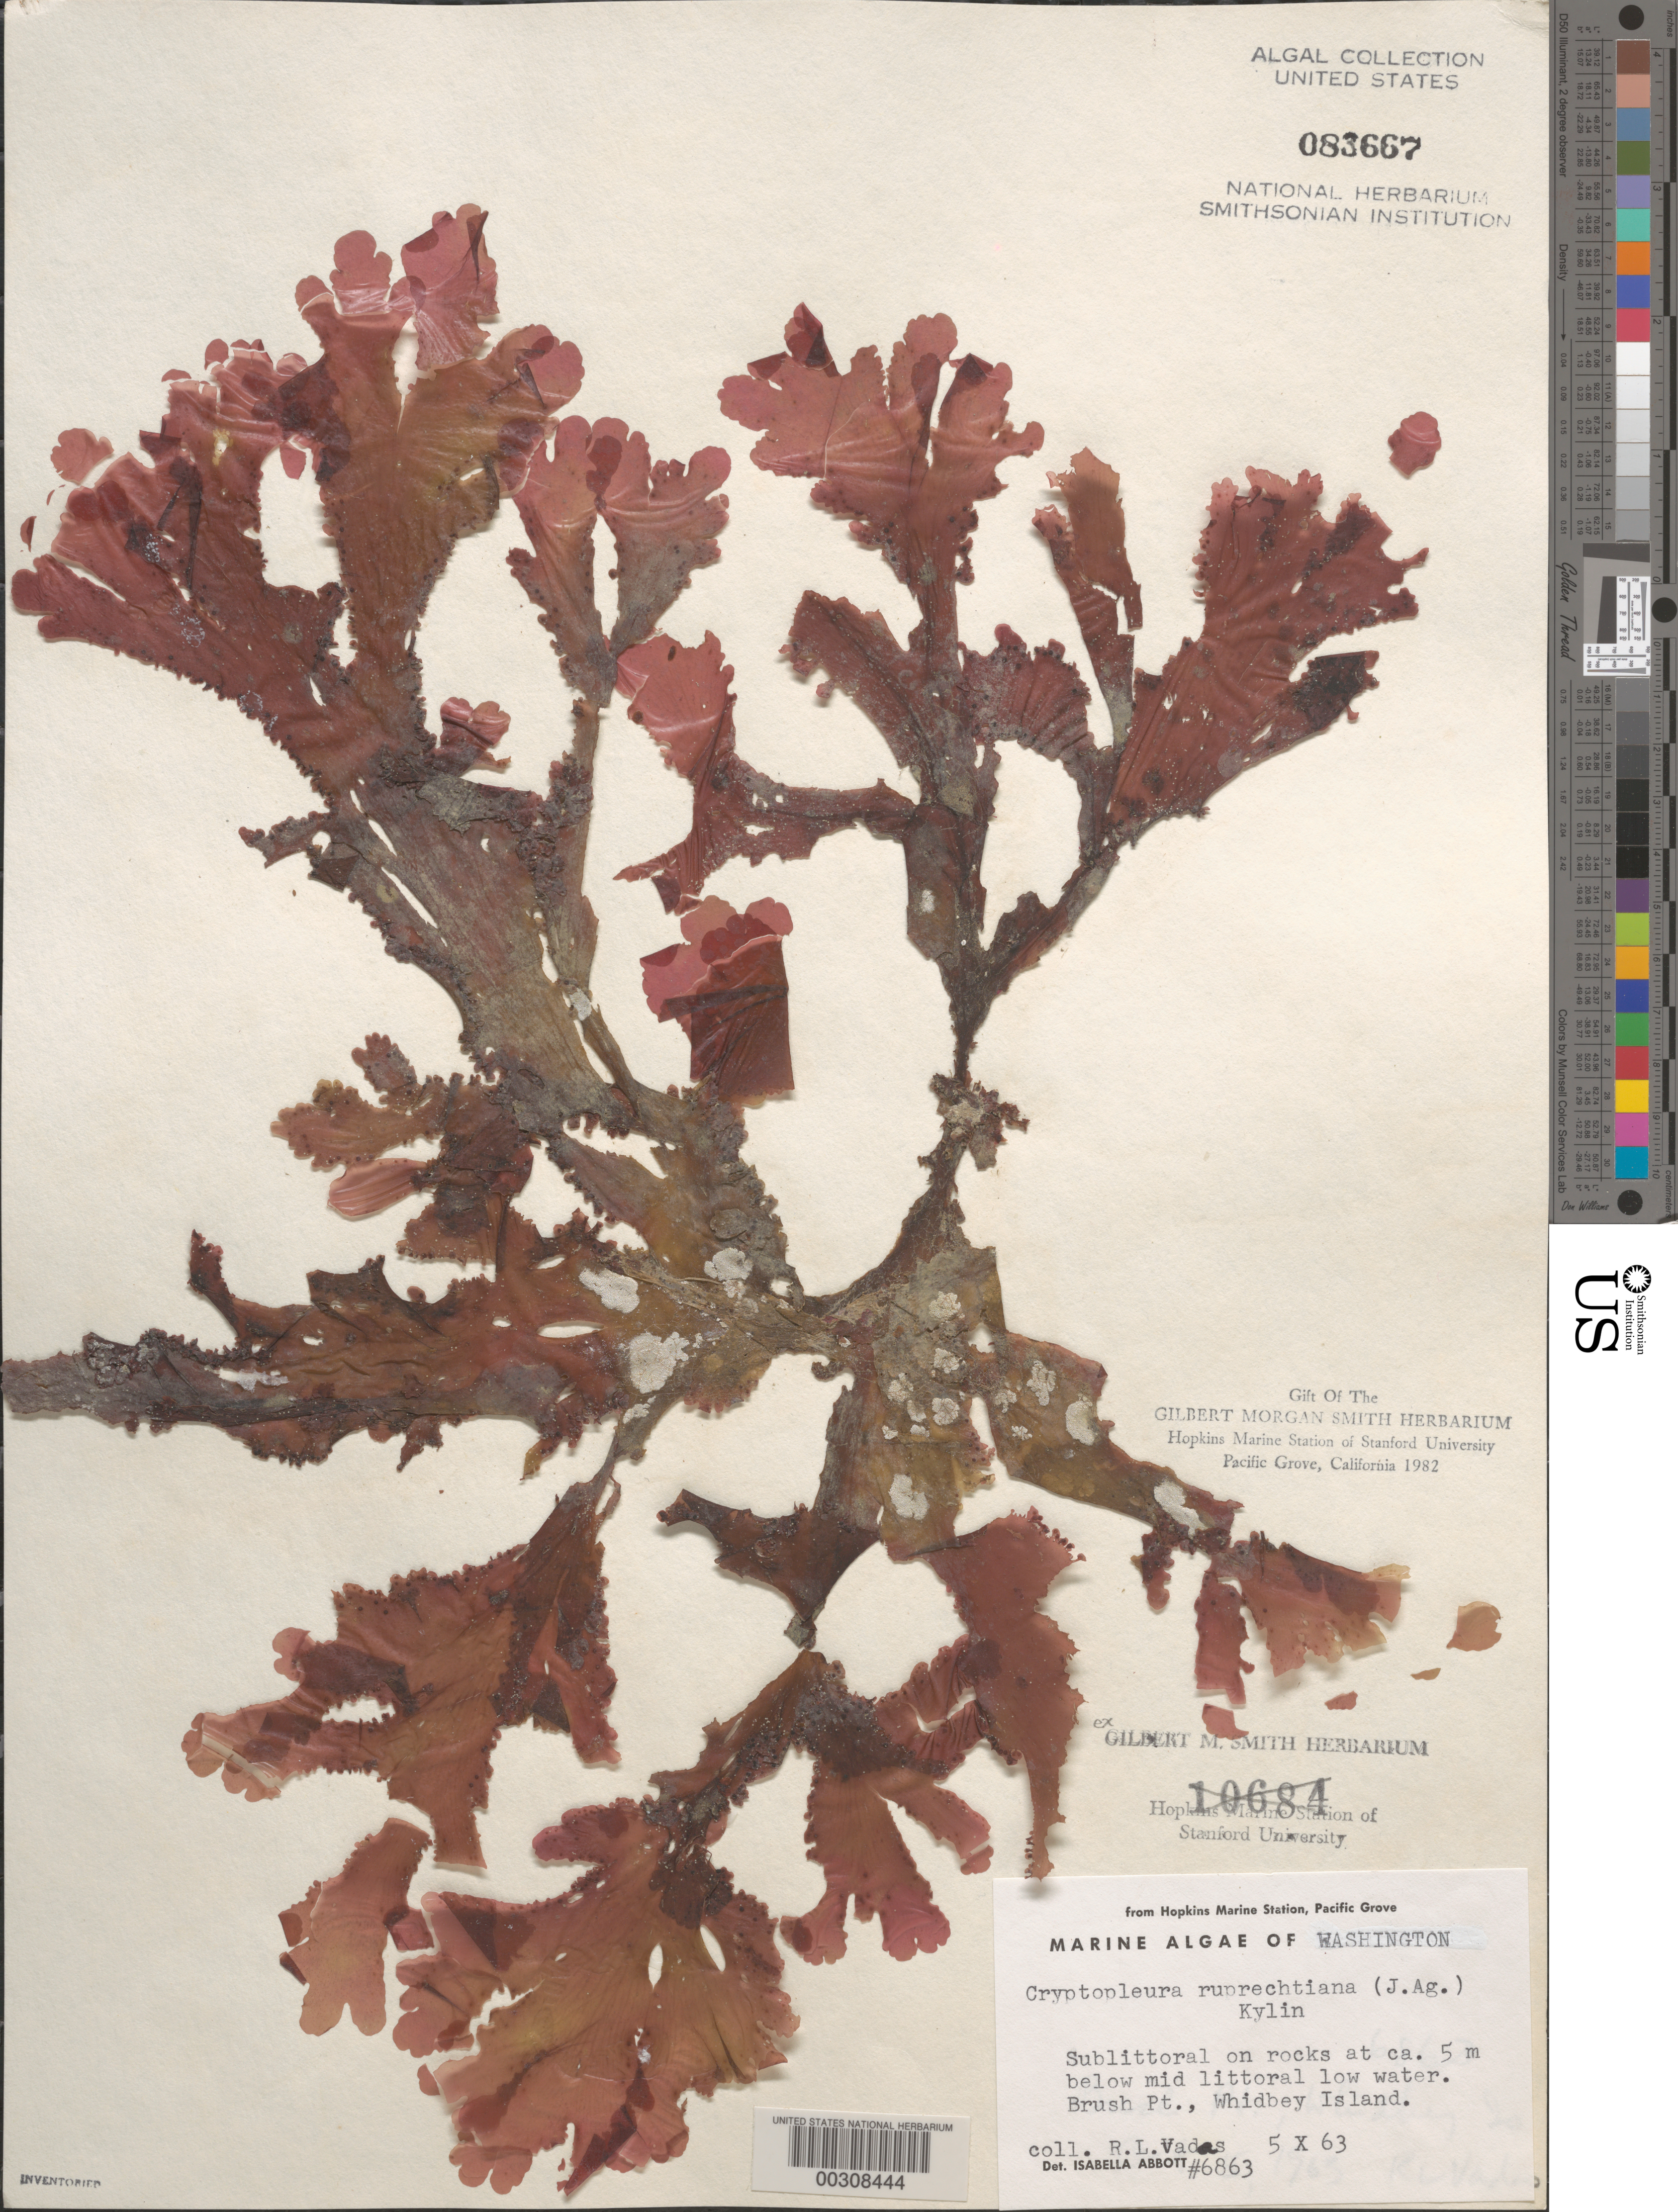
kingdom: Plantae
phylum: Rhodophyta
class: Florideophyceae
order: Ceramiales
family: Delesseriaceae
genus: Cryptopleura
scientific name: Cryptopleura ruprechtiana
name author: (J. Agardh) Kylin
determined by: Abbott, Isabella A.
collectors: R. Vadas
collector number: IAA 6863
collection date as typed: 05 Oct 1963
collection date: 1963-10-05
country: United States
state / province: Washington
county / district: Island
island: Whidbey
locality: Brush Point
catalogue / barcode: US 83667